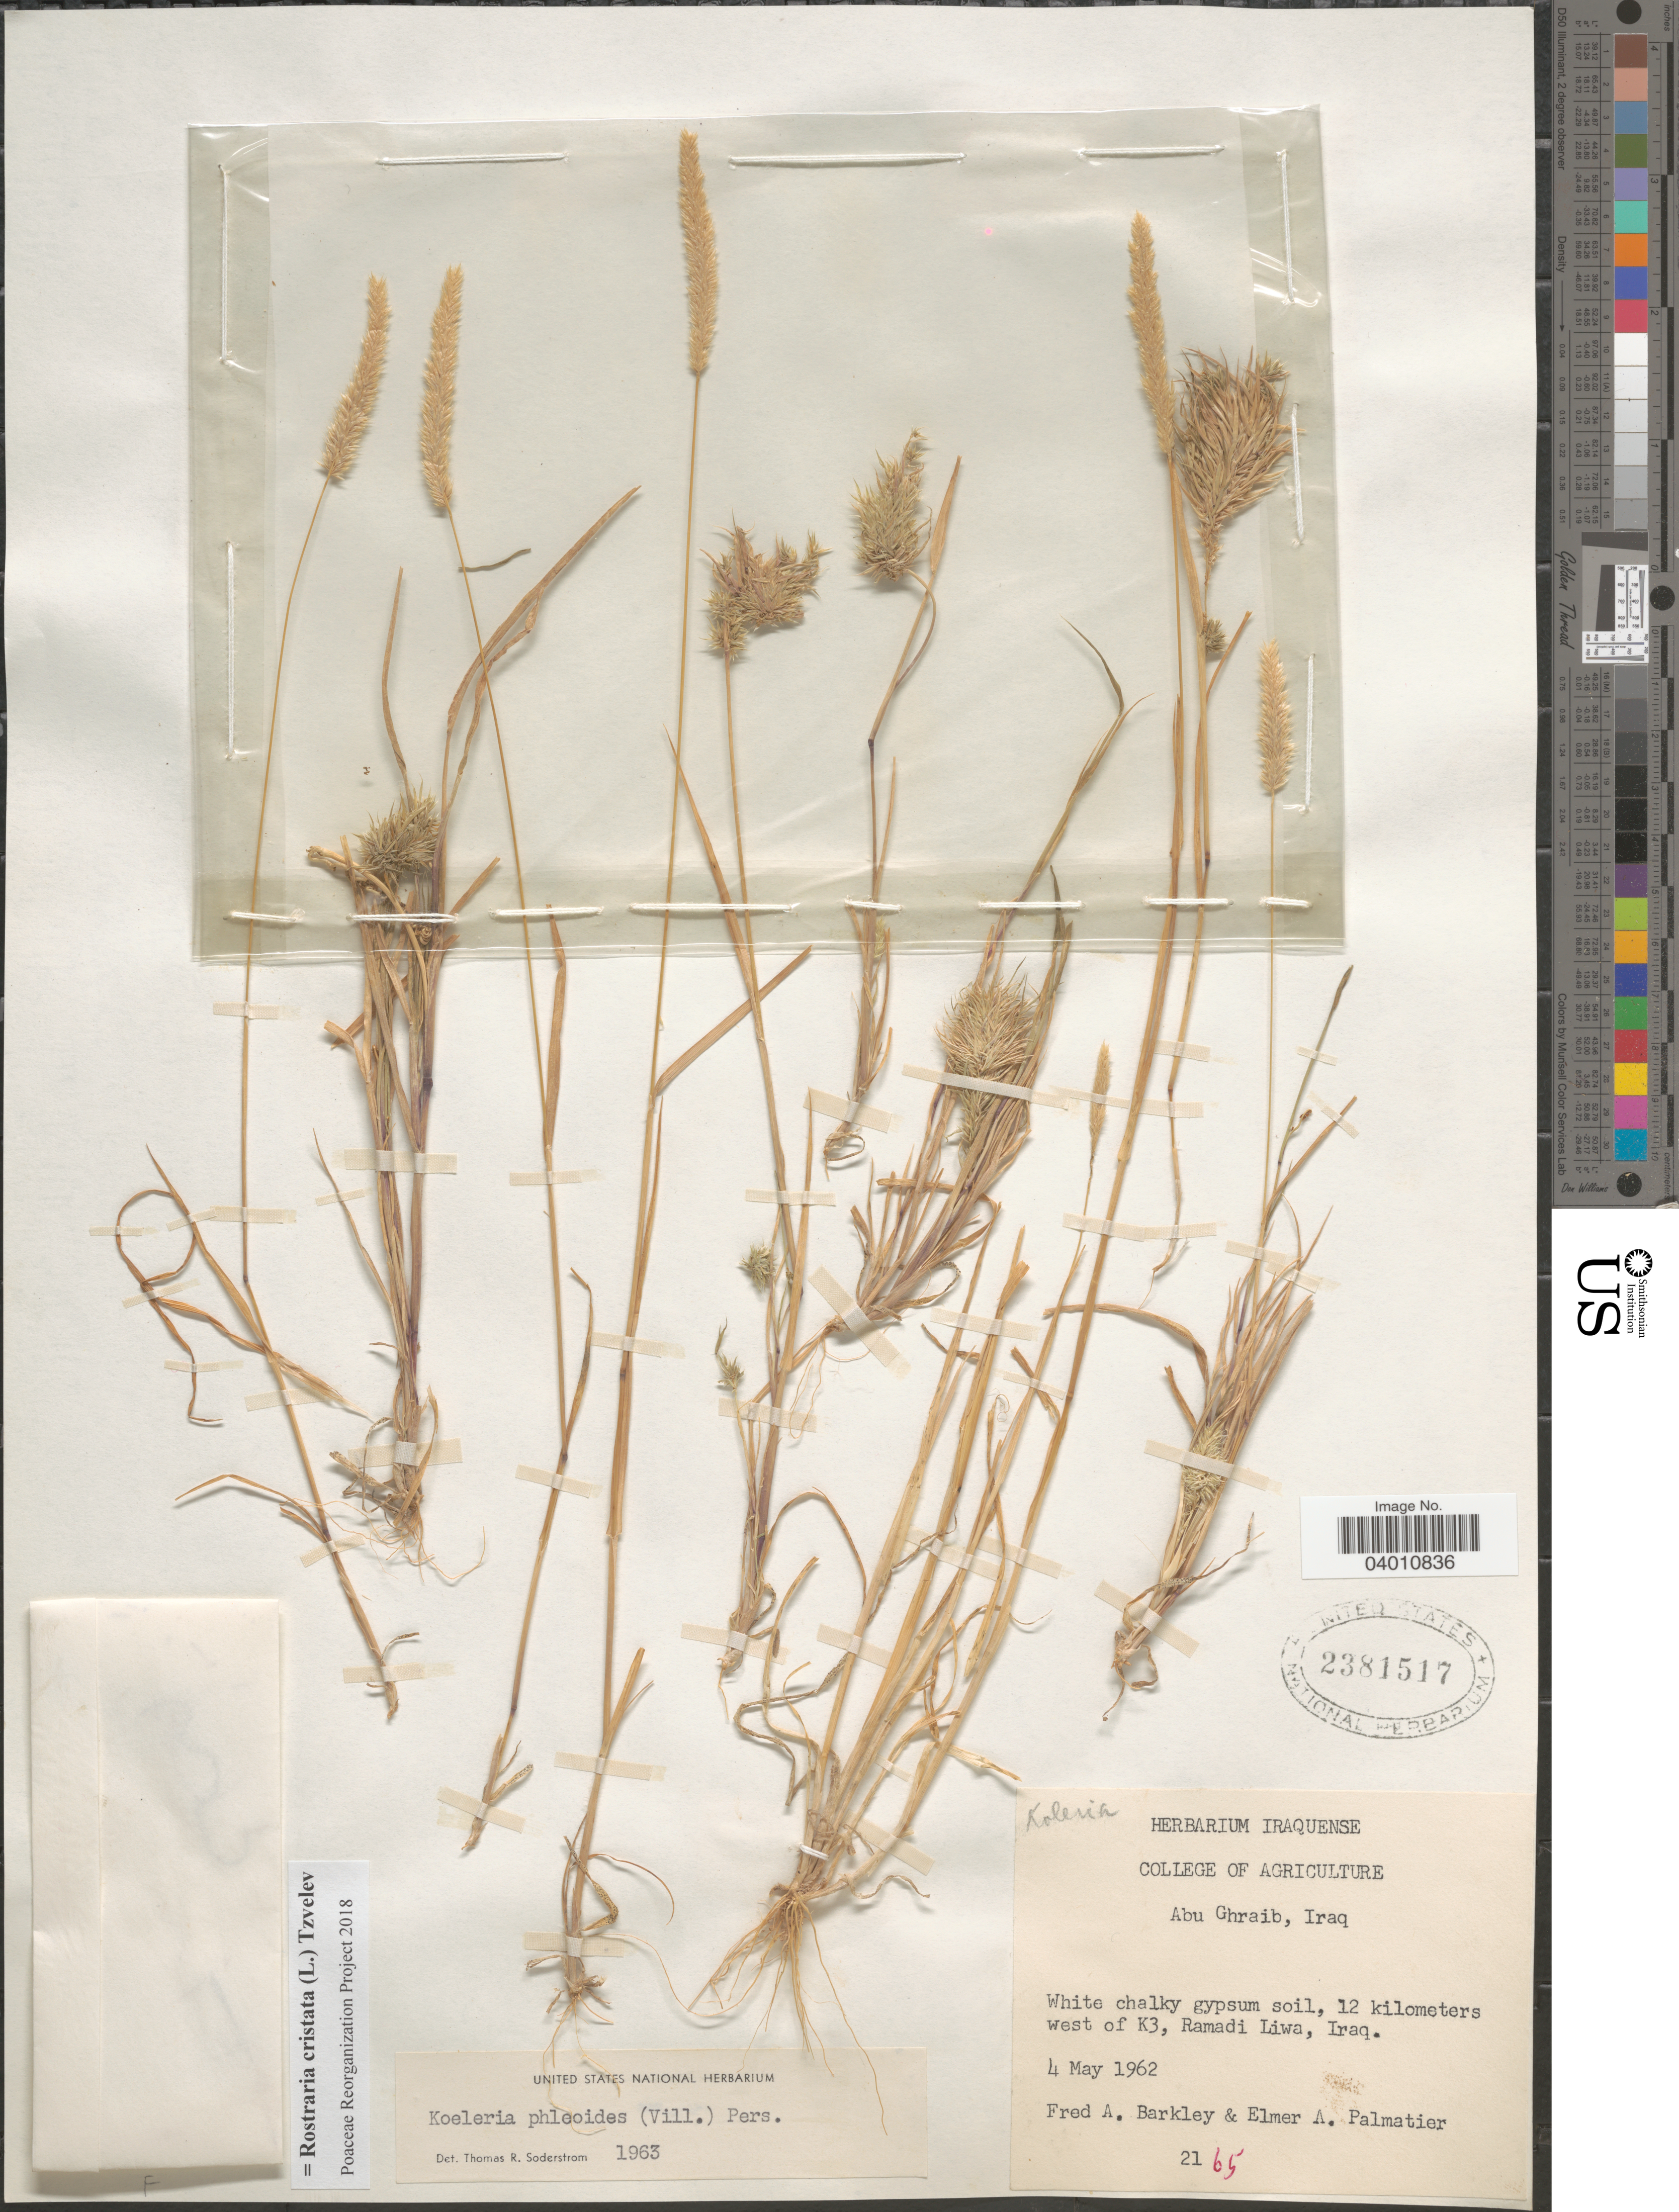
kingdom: Plantae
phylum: Tracheophyta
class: Liliopsida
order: Poales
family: Poaceae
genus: Rostraria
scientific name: Rostraria cristata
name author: (L.) Tzvelev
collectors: F. A. Barkley & E. Palmatier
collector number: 2165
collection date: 1962-05-04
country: Iraq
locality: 12 kilometers west of K3, Ramadi Liwa.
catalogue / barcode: US 2381517